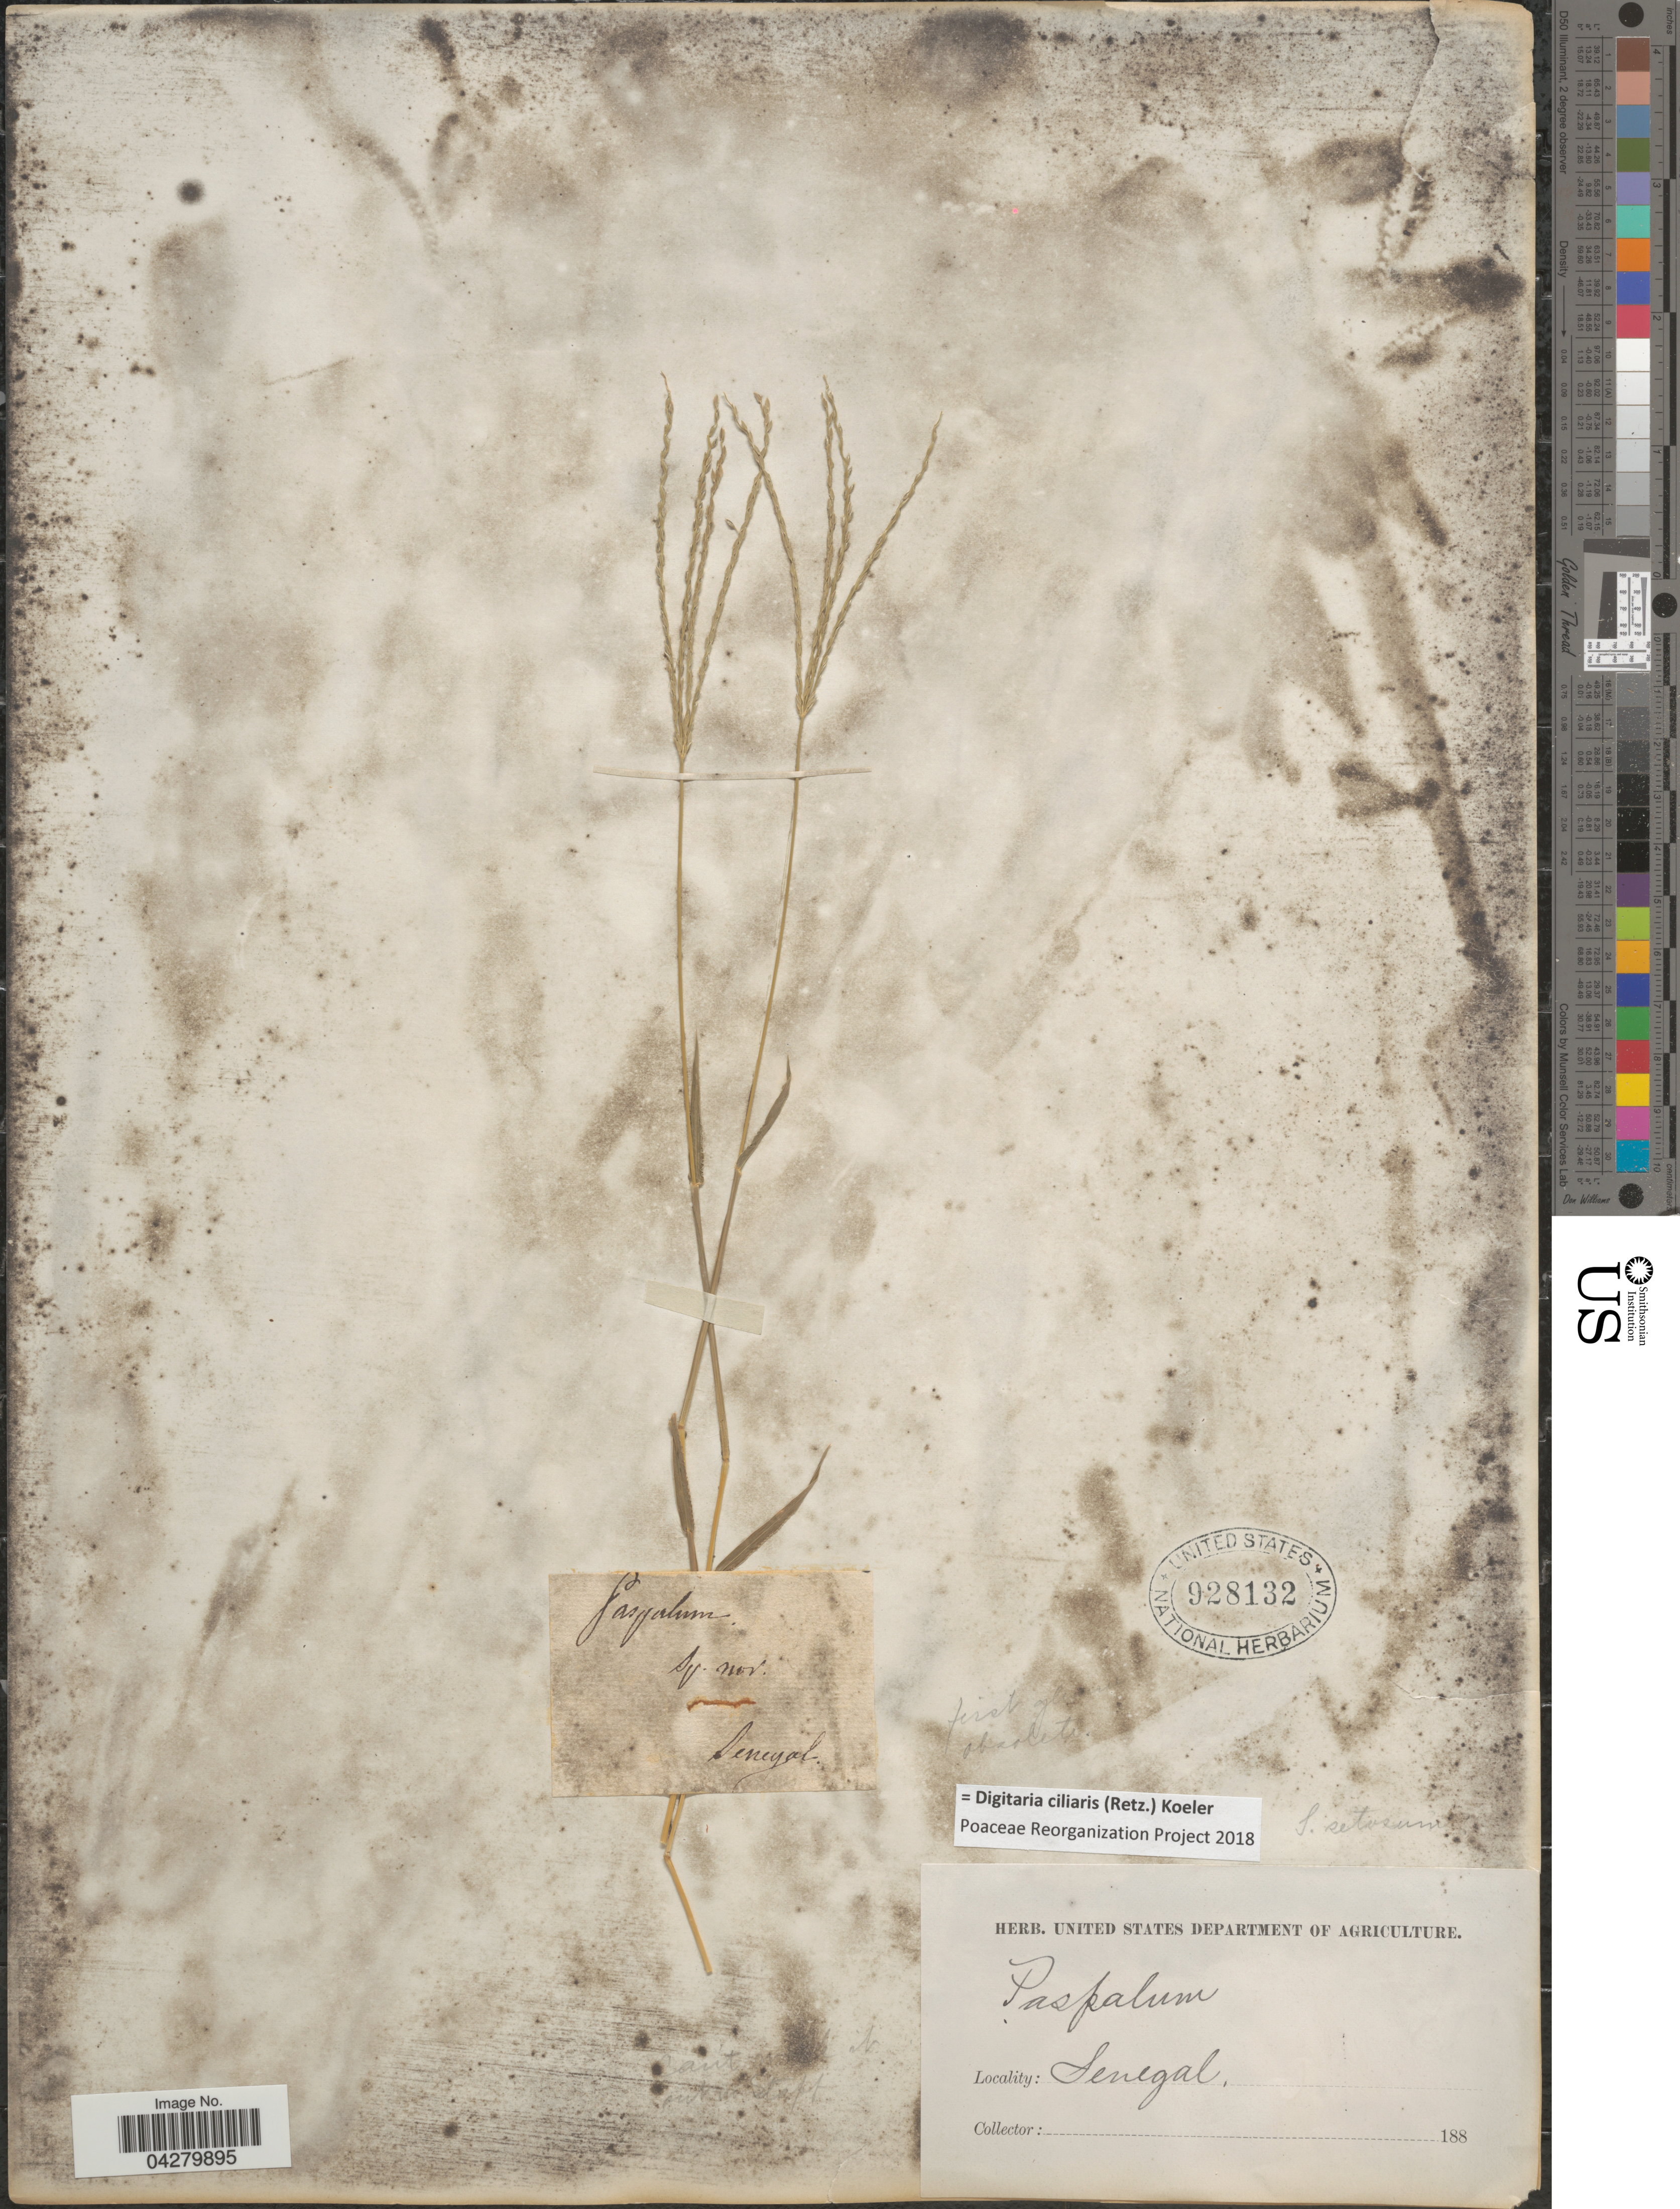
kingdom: Plantae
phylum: Tracheophyta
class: Liliopsida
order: Poales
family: Poaceae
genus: Digitaria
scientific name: Digitaria ciliaris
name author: (Retz.) Koeler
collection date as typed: nov. 188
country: Senegal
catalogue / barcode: US 928132